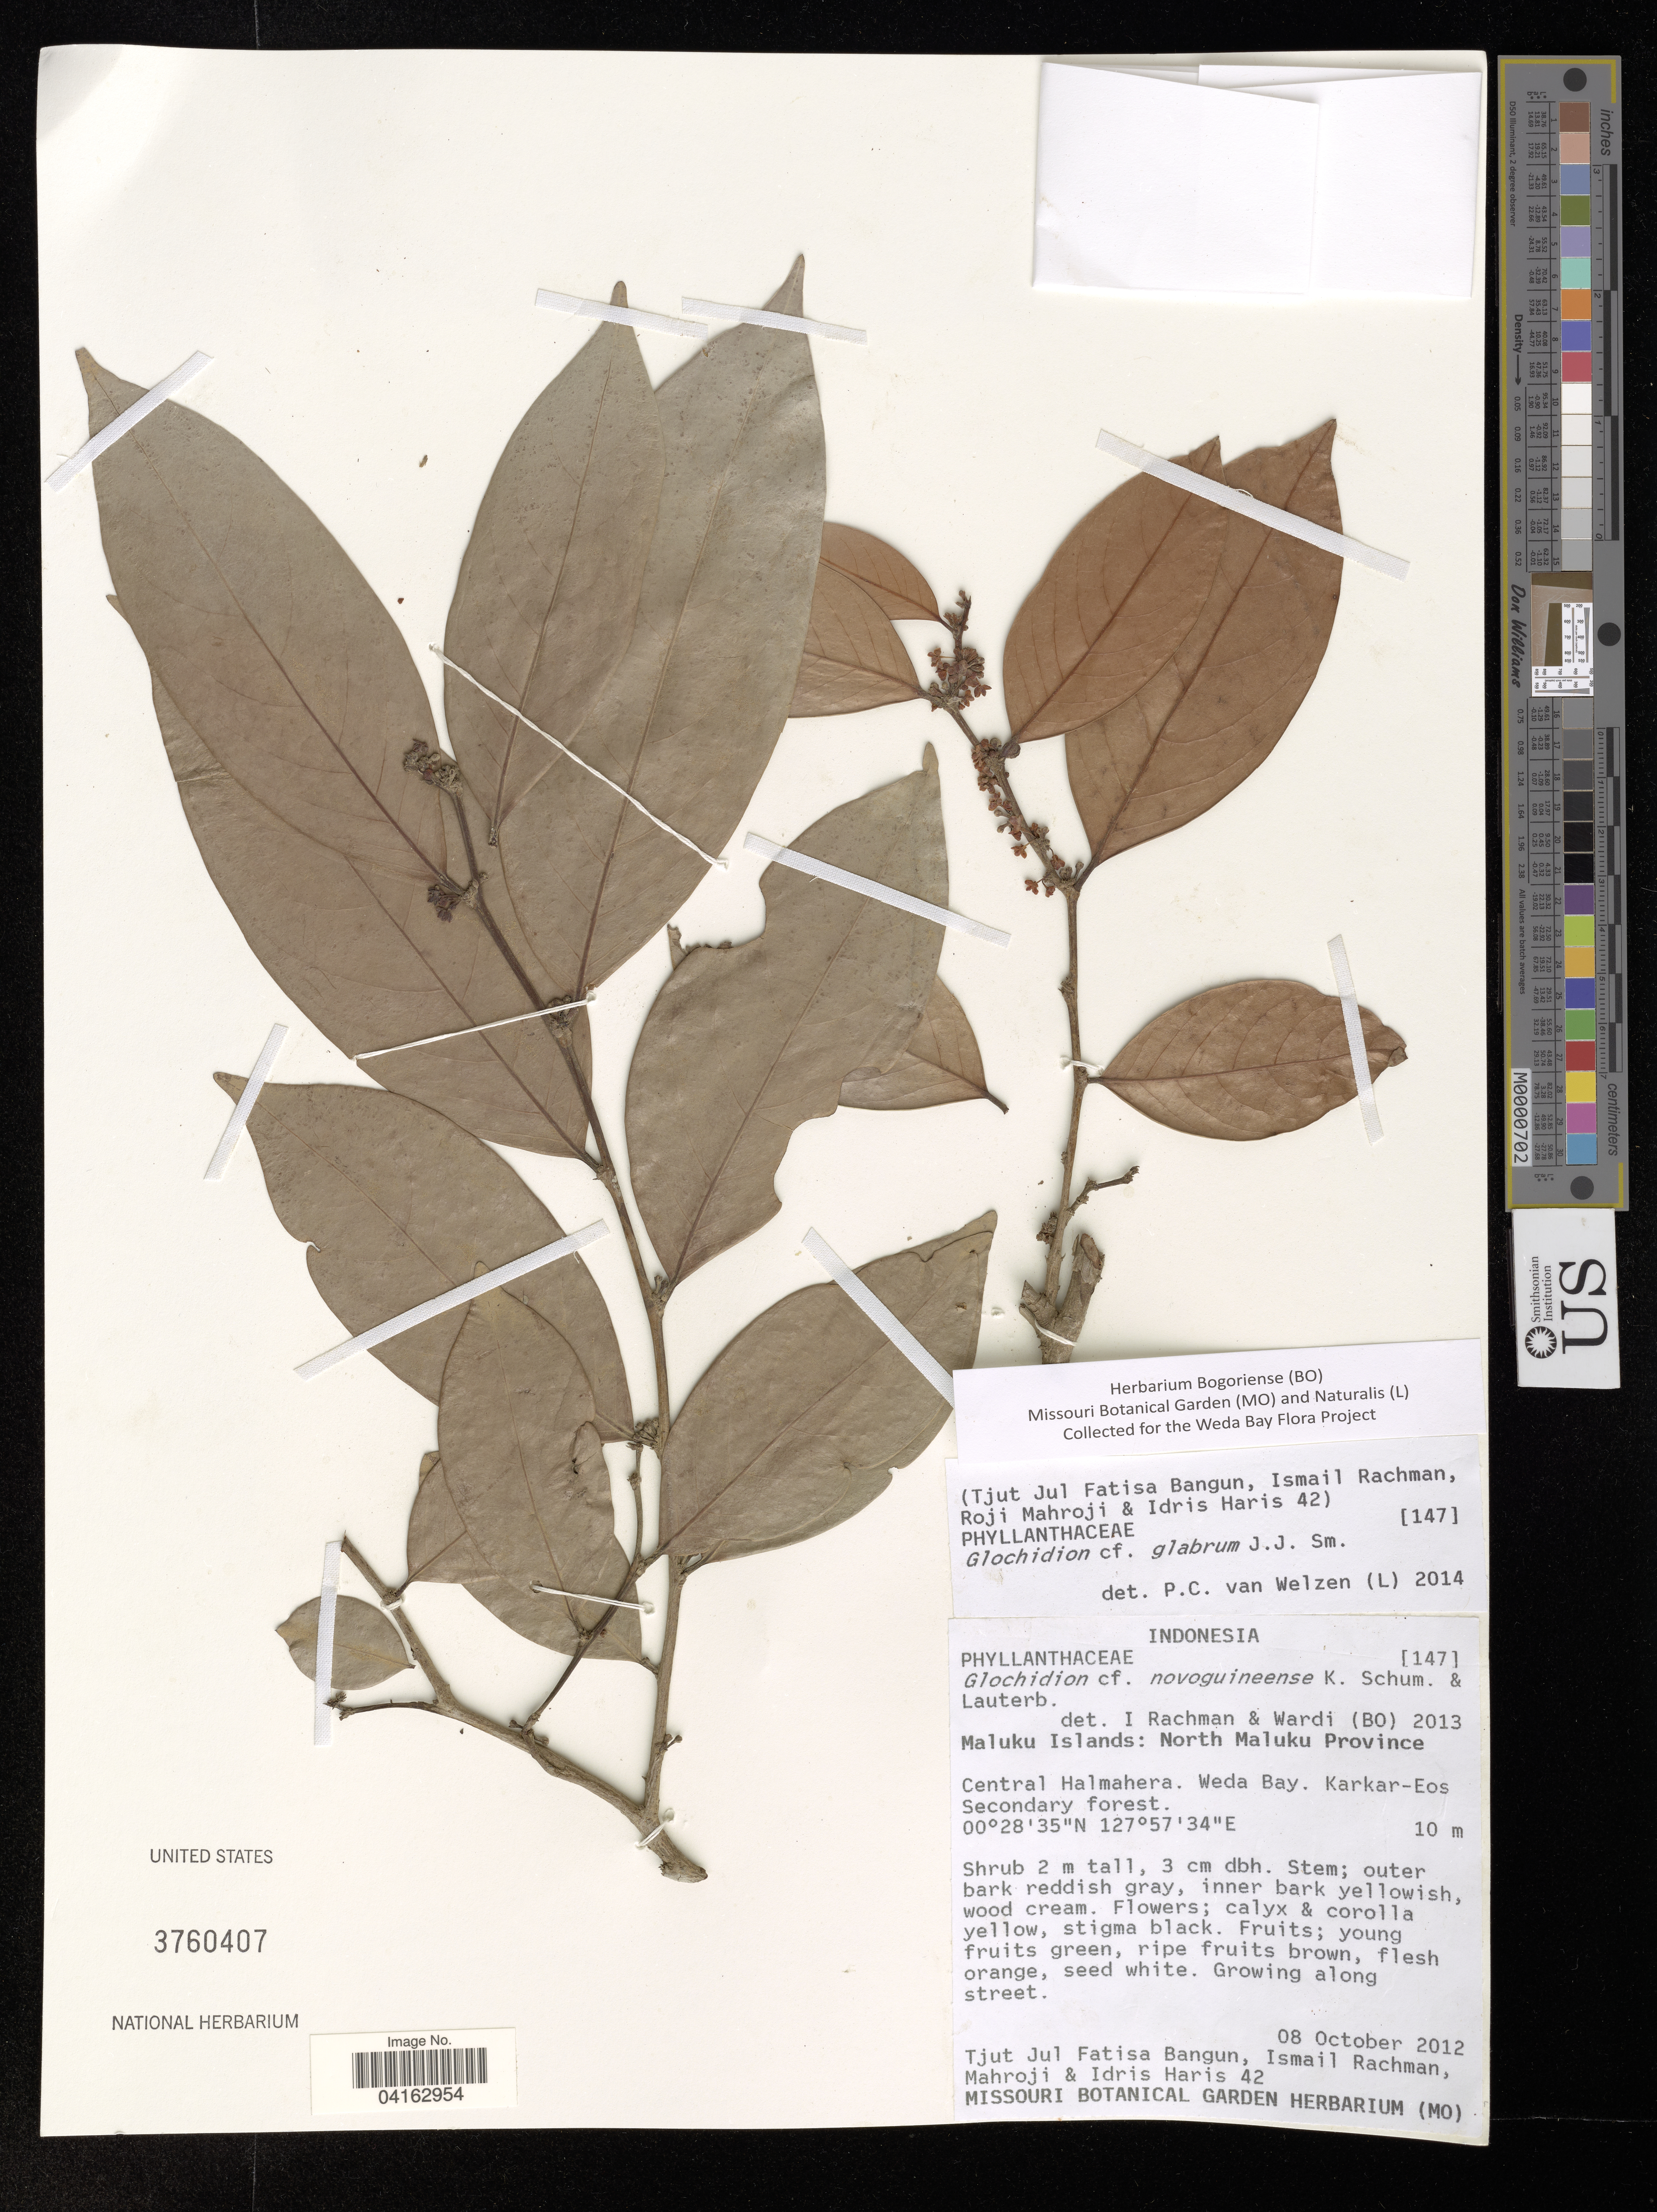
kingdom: Plantae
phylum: Tracheophyta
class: Magnoliopsida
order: Malpighiales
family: Phyllanthaceae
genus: Glochidion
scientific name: Glochidion glabrum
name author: J.J. Sm.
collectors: T. Bangun, I. A. Rachman, R. Mahroji & I. Haris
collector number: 42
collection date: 2012-10-08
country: Indonesia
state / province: Maluku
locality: Maluku Islands: North Maluku Province. Central Halmahera. Weda Bay. Karkar-Eos Secondary forest.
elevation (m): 10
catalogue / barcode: US 3760407